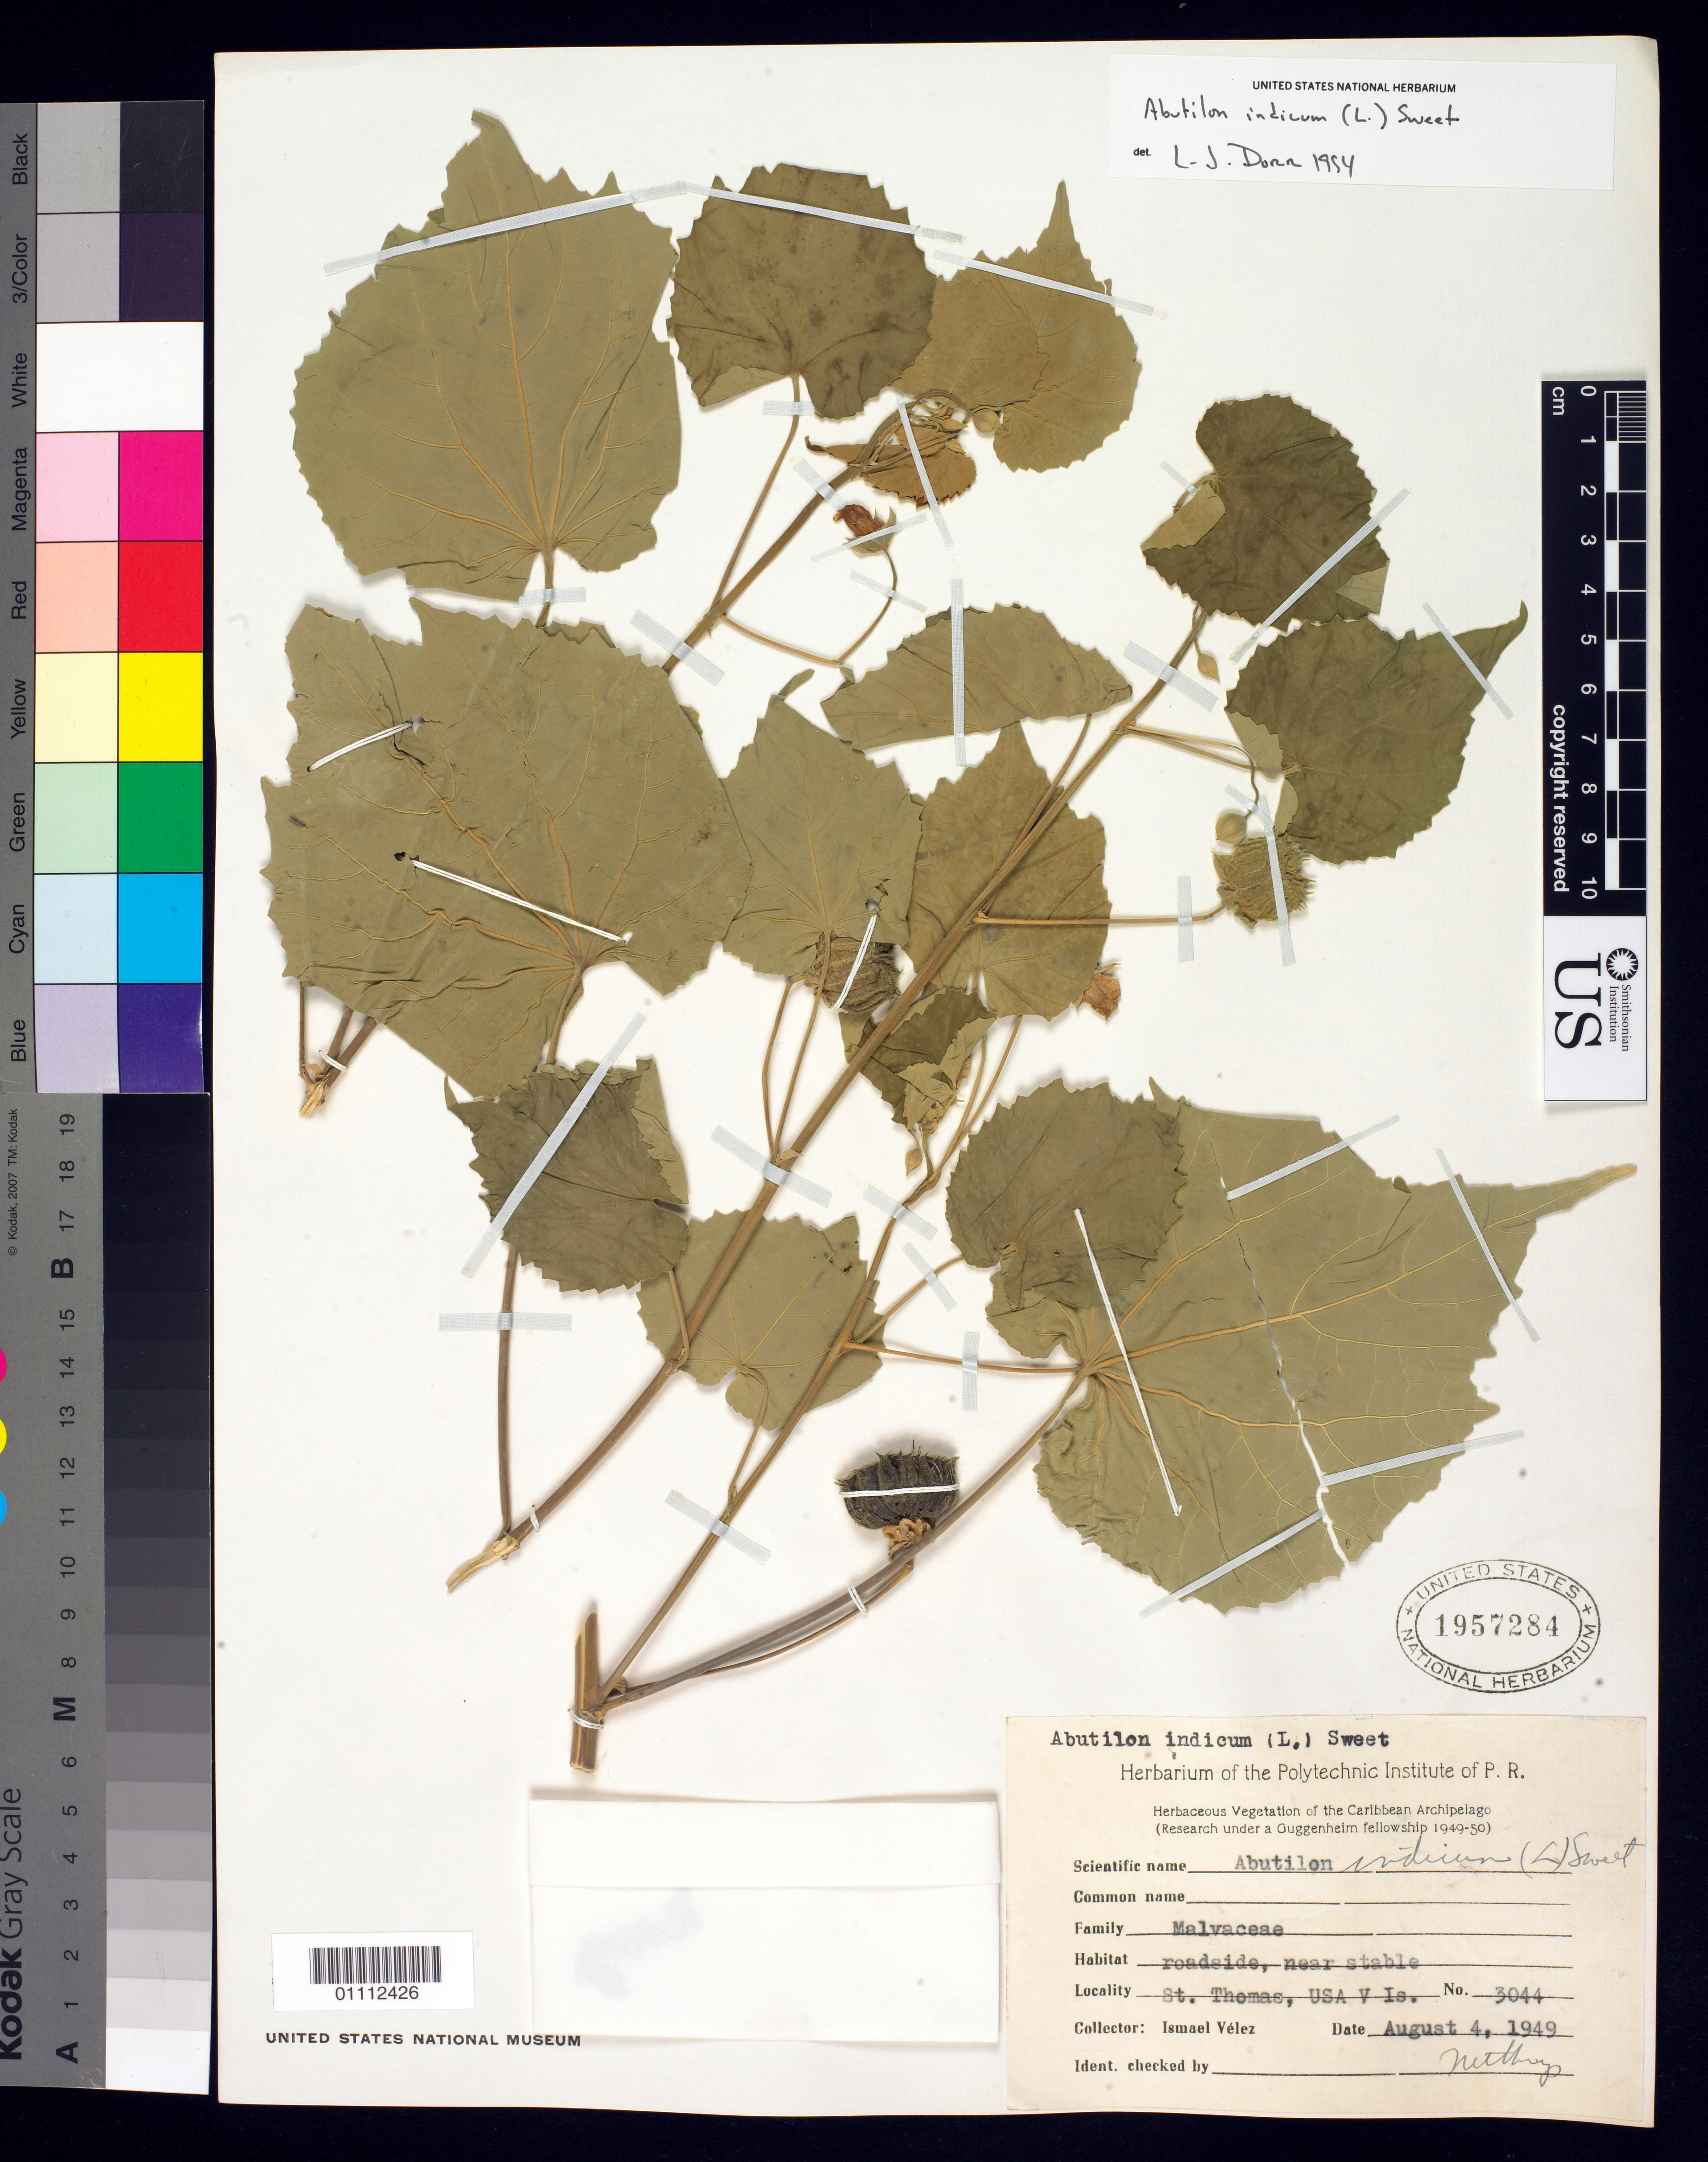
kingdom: Plantae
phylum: Tracheophyta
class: Magnoliopsida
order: Malvales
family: Malvaceae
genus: Abutilon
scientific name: Abutilon indicum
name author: (L.) Sweet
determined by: Dorr, L. J., (BOT), Smithsonian Institution - National Museum of Natural History (UNITED STATES)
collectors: I. Vélez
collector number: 3044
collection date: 1949-08-04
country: U.S. Virgin Islands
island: St. Thomas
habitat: Roadside, near stable.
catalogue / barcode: US 1957284